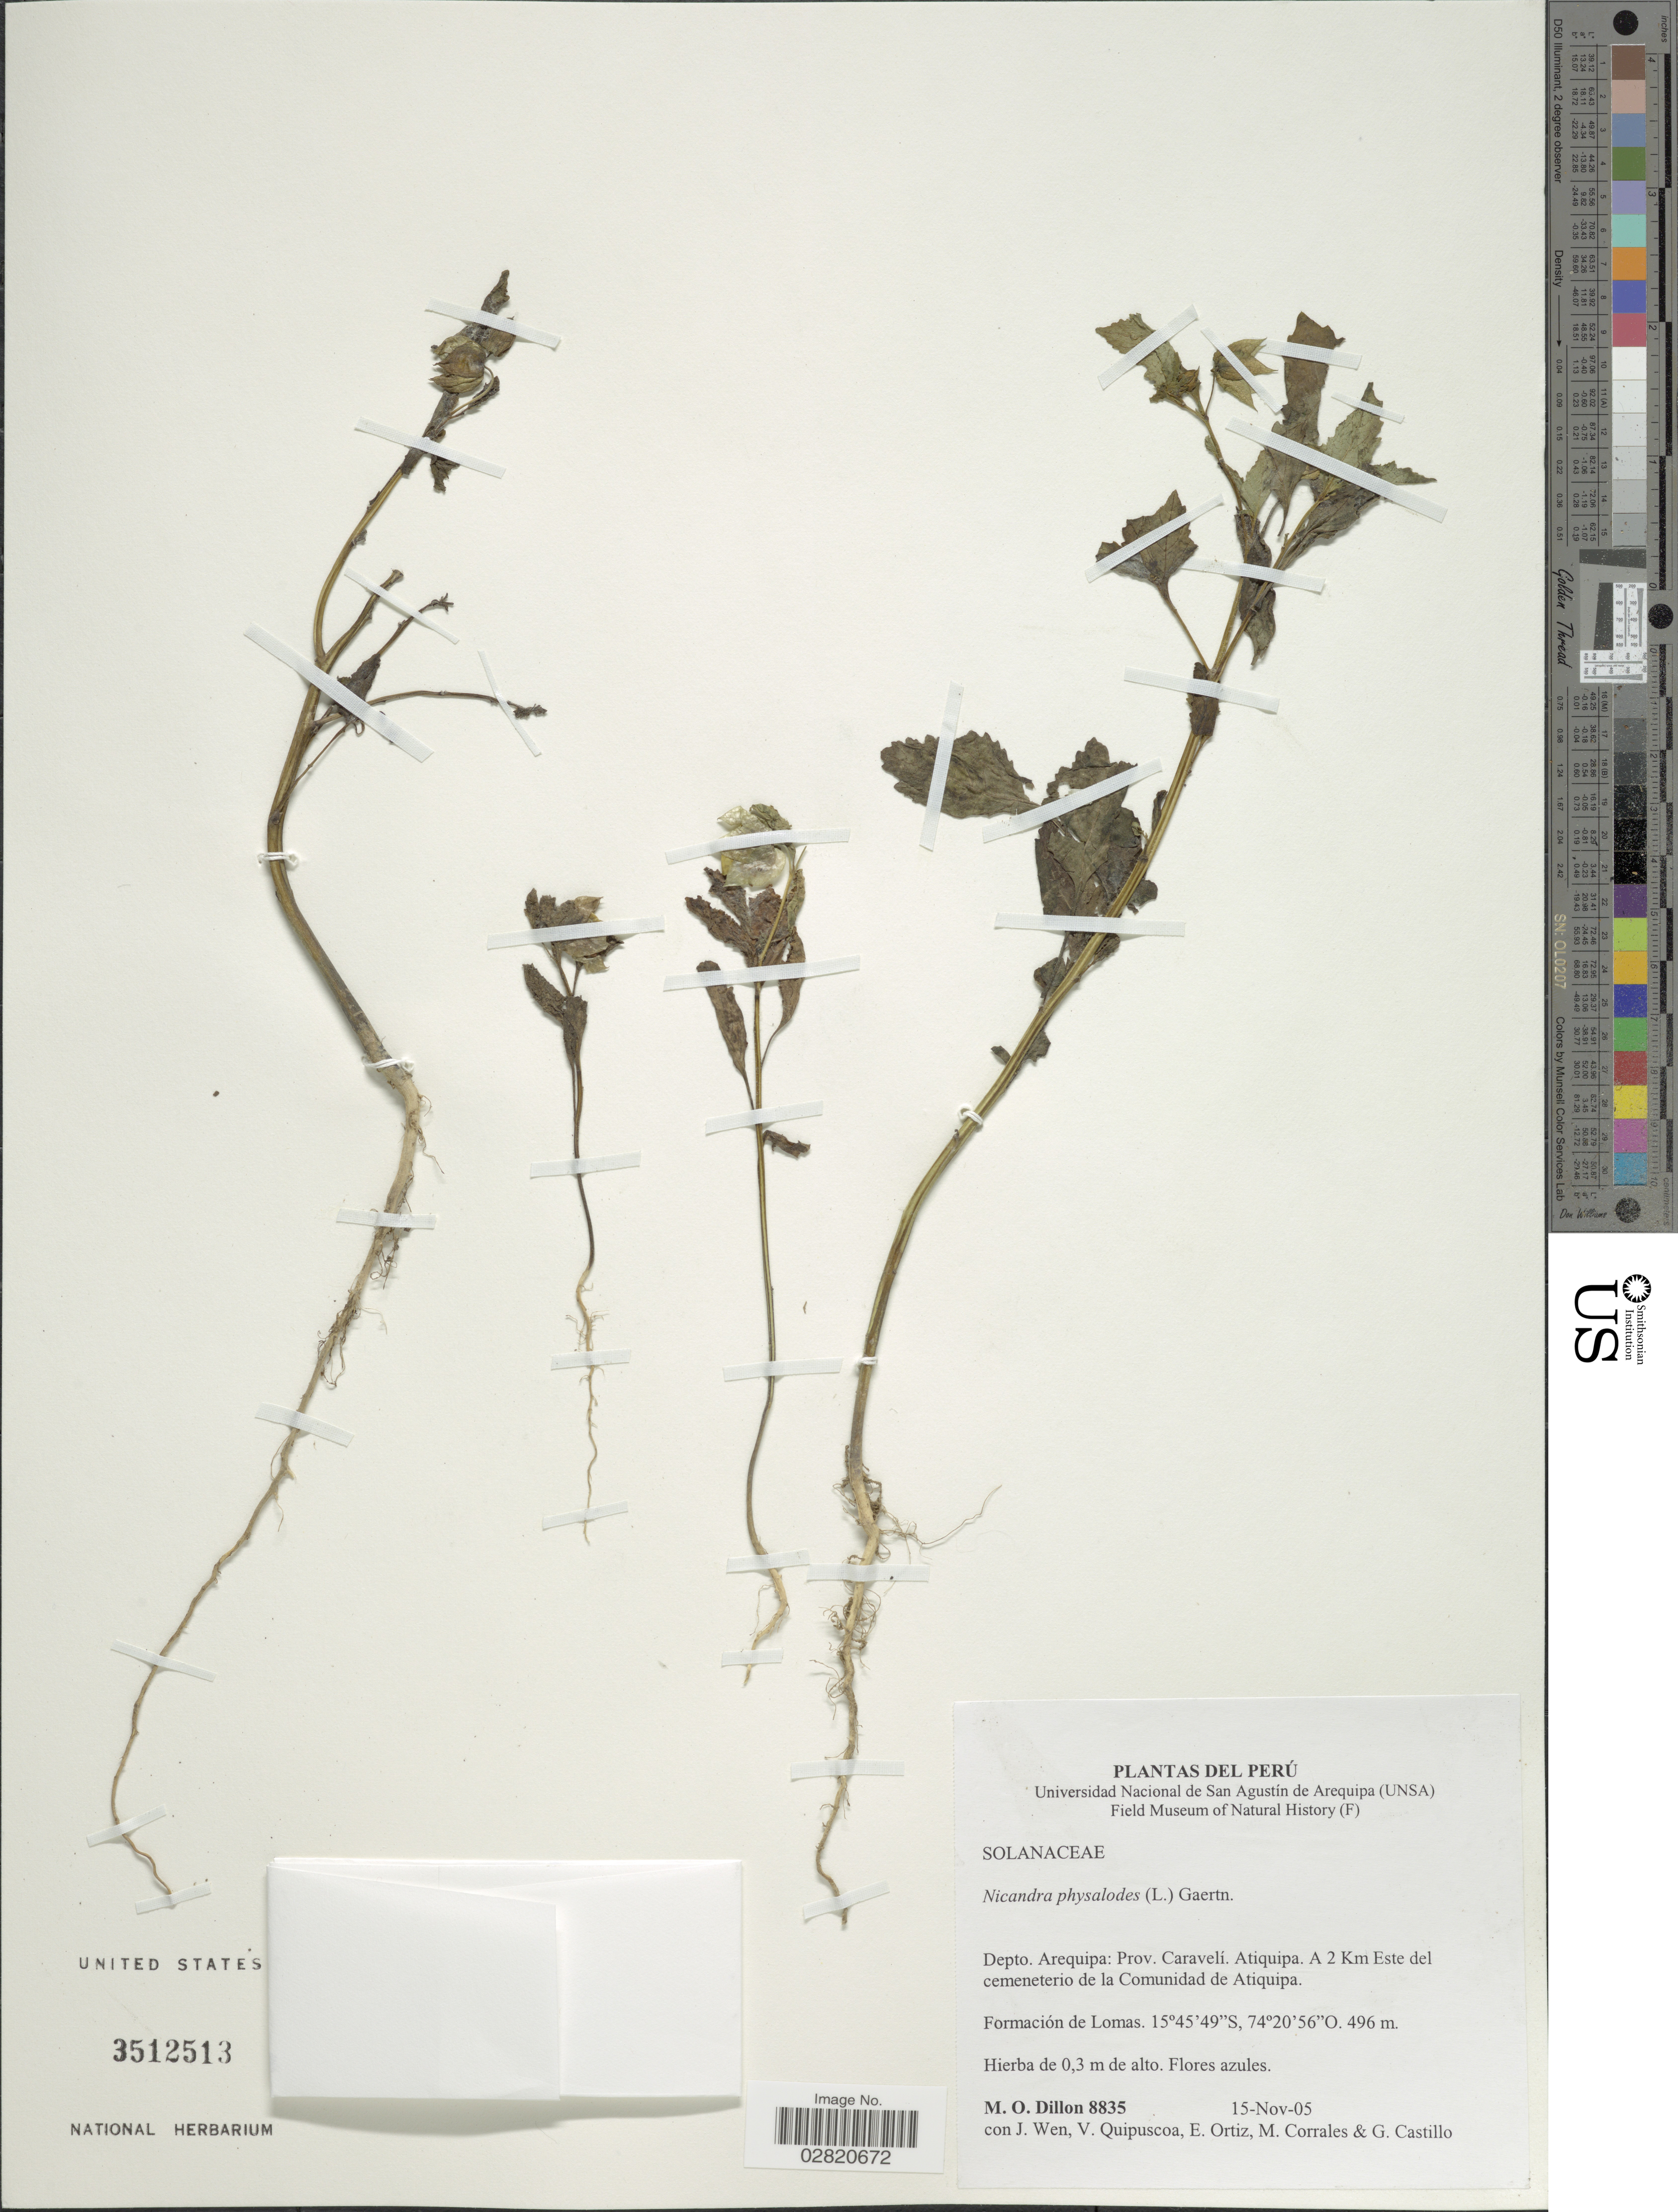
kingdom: Plantae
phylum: Tracheophyta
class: Magnoliopsida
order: Solanales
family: Solanaceae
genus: Nicandra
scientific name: Nicandra physalodes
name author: (L.) Gaertn.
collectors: M. O. Dillon, J. Wen, V. Quipuscoa, E. Ortiz & et al.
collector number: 8835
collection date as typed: Transcribed d/m/y: 15/11/5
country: Peru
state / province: Arequipa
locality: Depto. Arequipa: Prov. Caravelí. Atiquipa. A 2 Km Este del cemeneterio de la Comunidad de Atiquipa. Formación de Lomas.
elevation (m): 496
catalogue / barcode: US 3512513